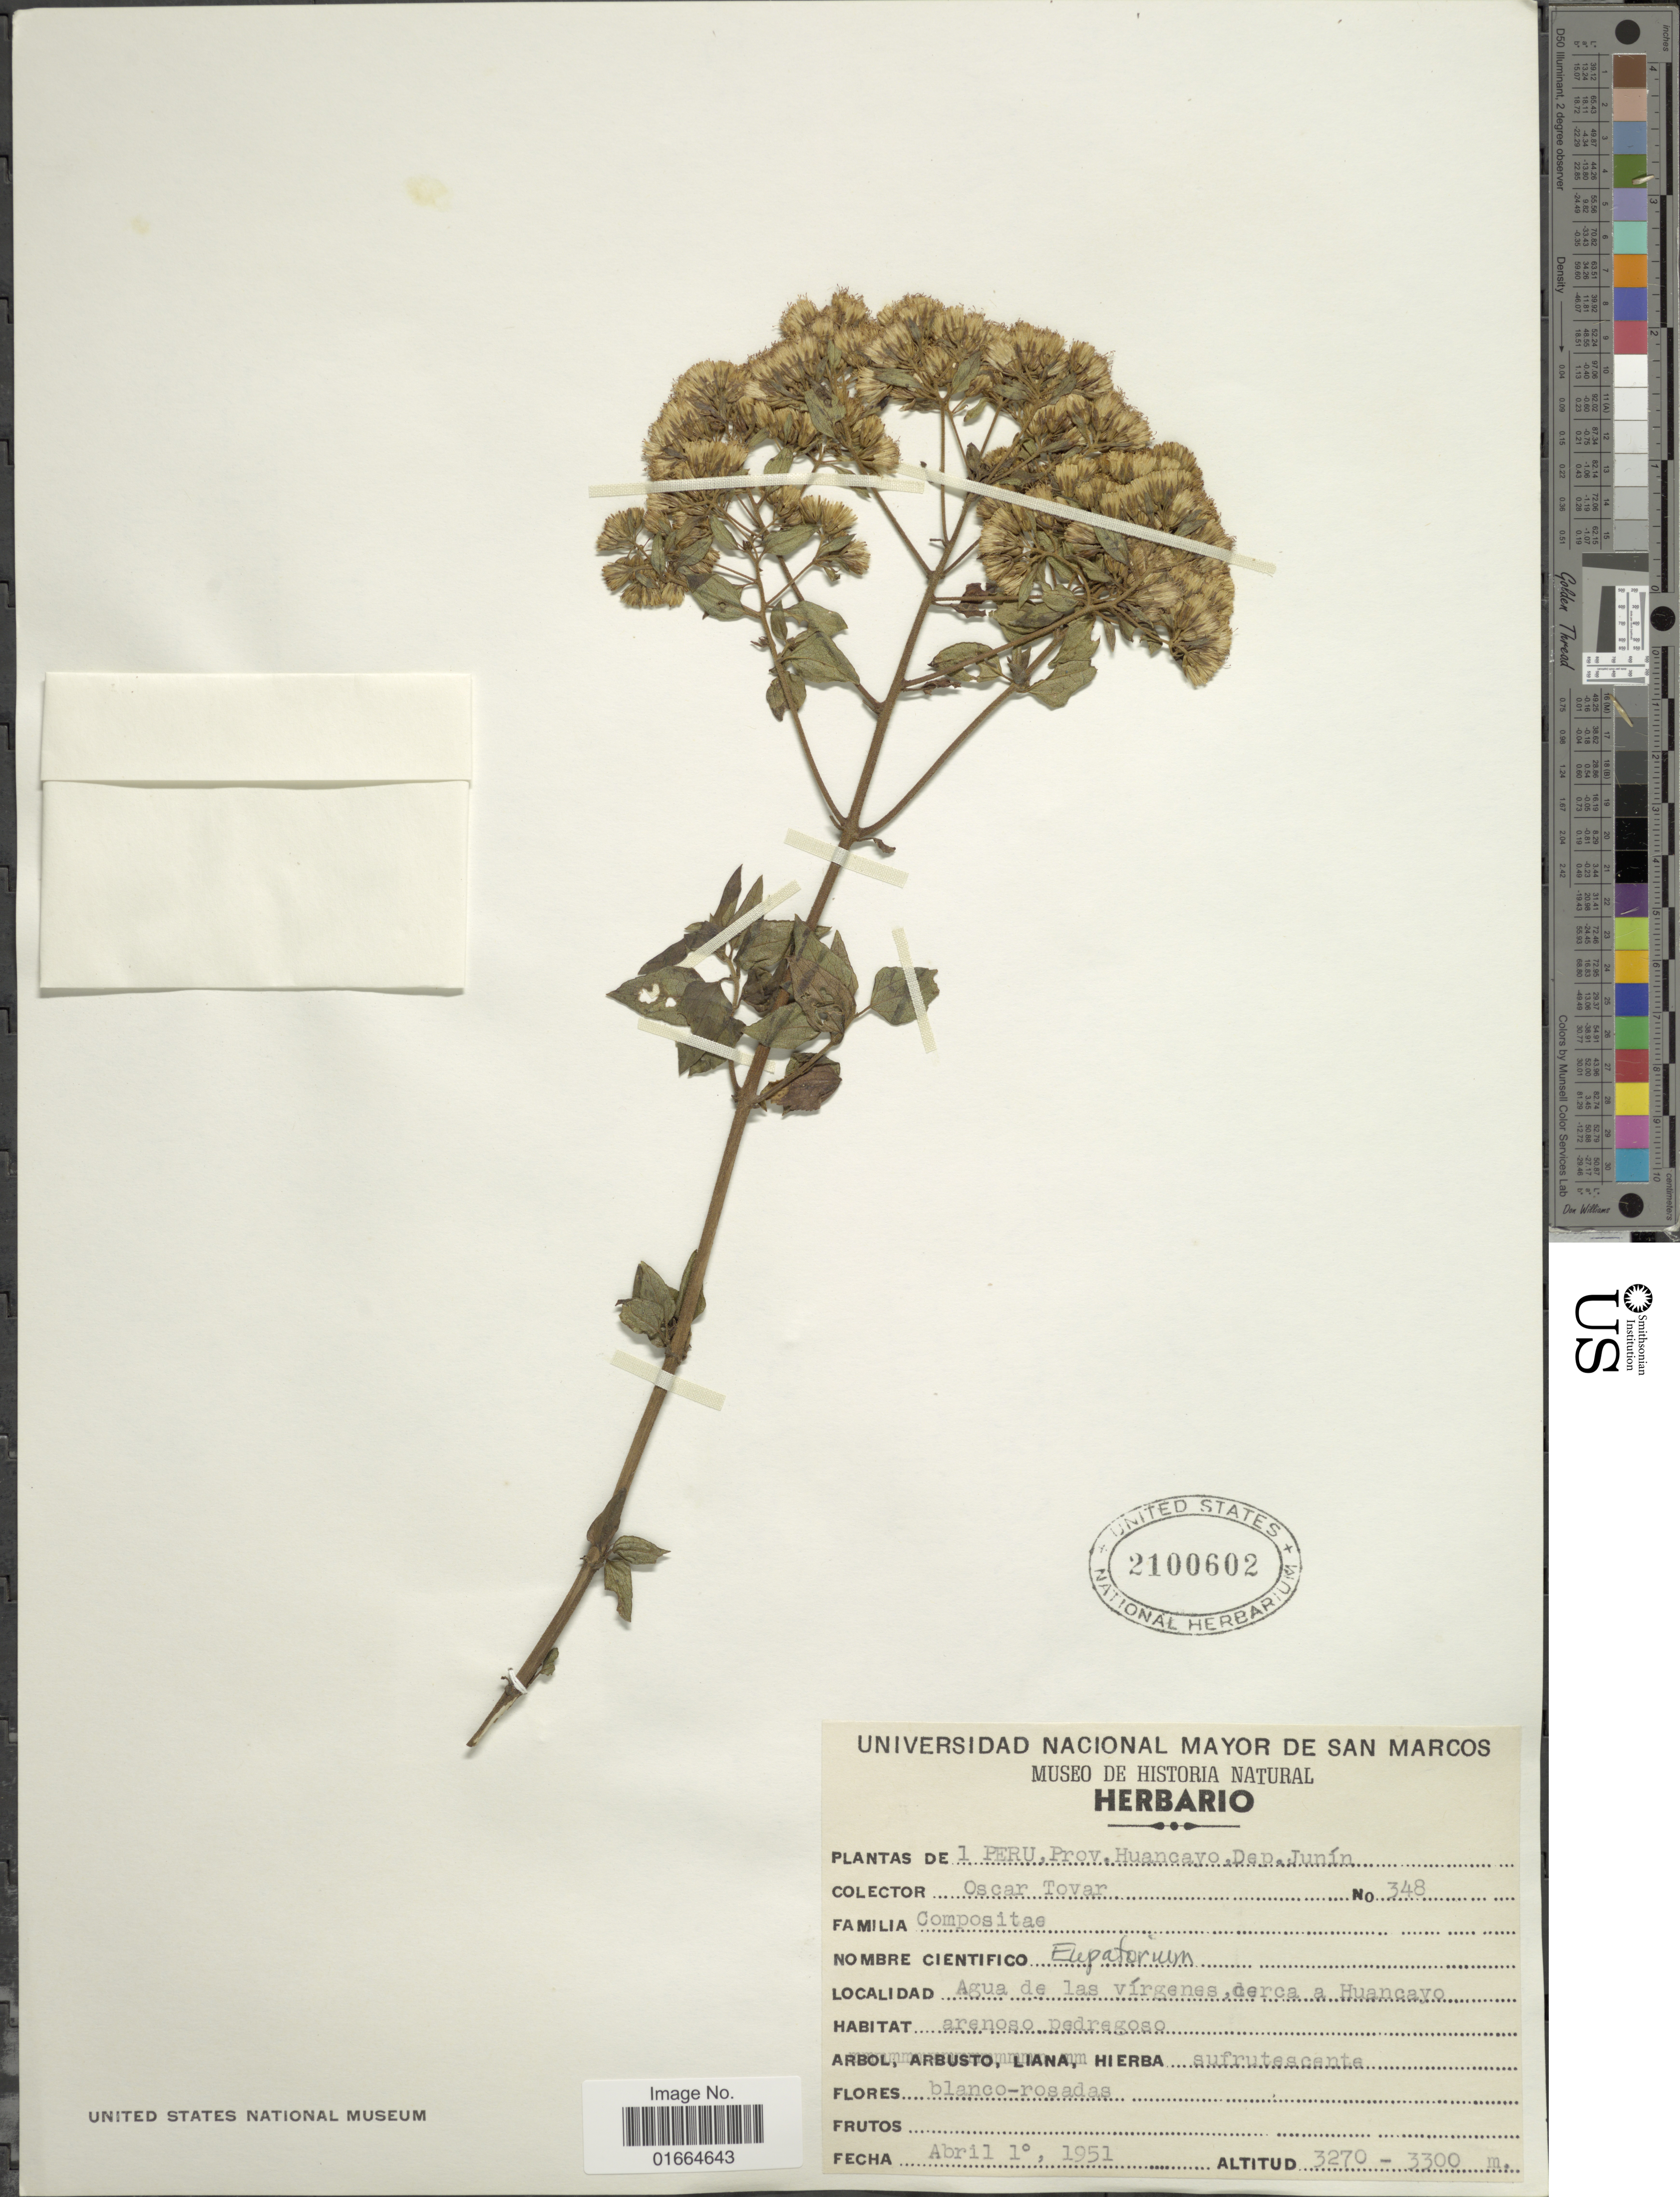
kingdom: Plantae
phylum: Tracheophyta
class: Magnoliopsida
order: Asterales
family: Asteraceae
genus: Ophryosporus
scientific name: Ophryosporus heptanthus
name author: (Sch. Bip. ex Wedd.) R.M. King & H. Rob.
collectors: Ó. Tovar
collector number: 348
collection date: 1951-04-01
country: Peru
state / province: Junín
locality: Prov. Huancayo, Dep. Junin, Agua de las virgenes, cerca a Huancayo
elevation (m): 3270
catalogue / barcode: US 2100602